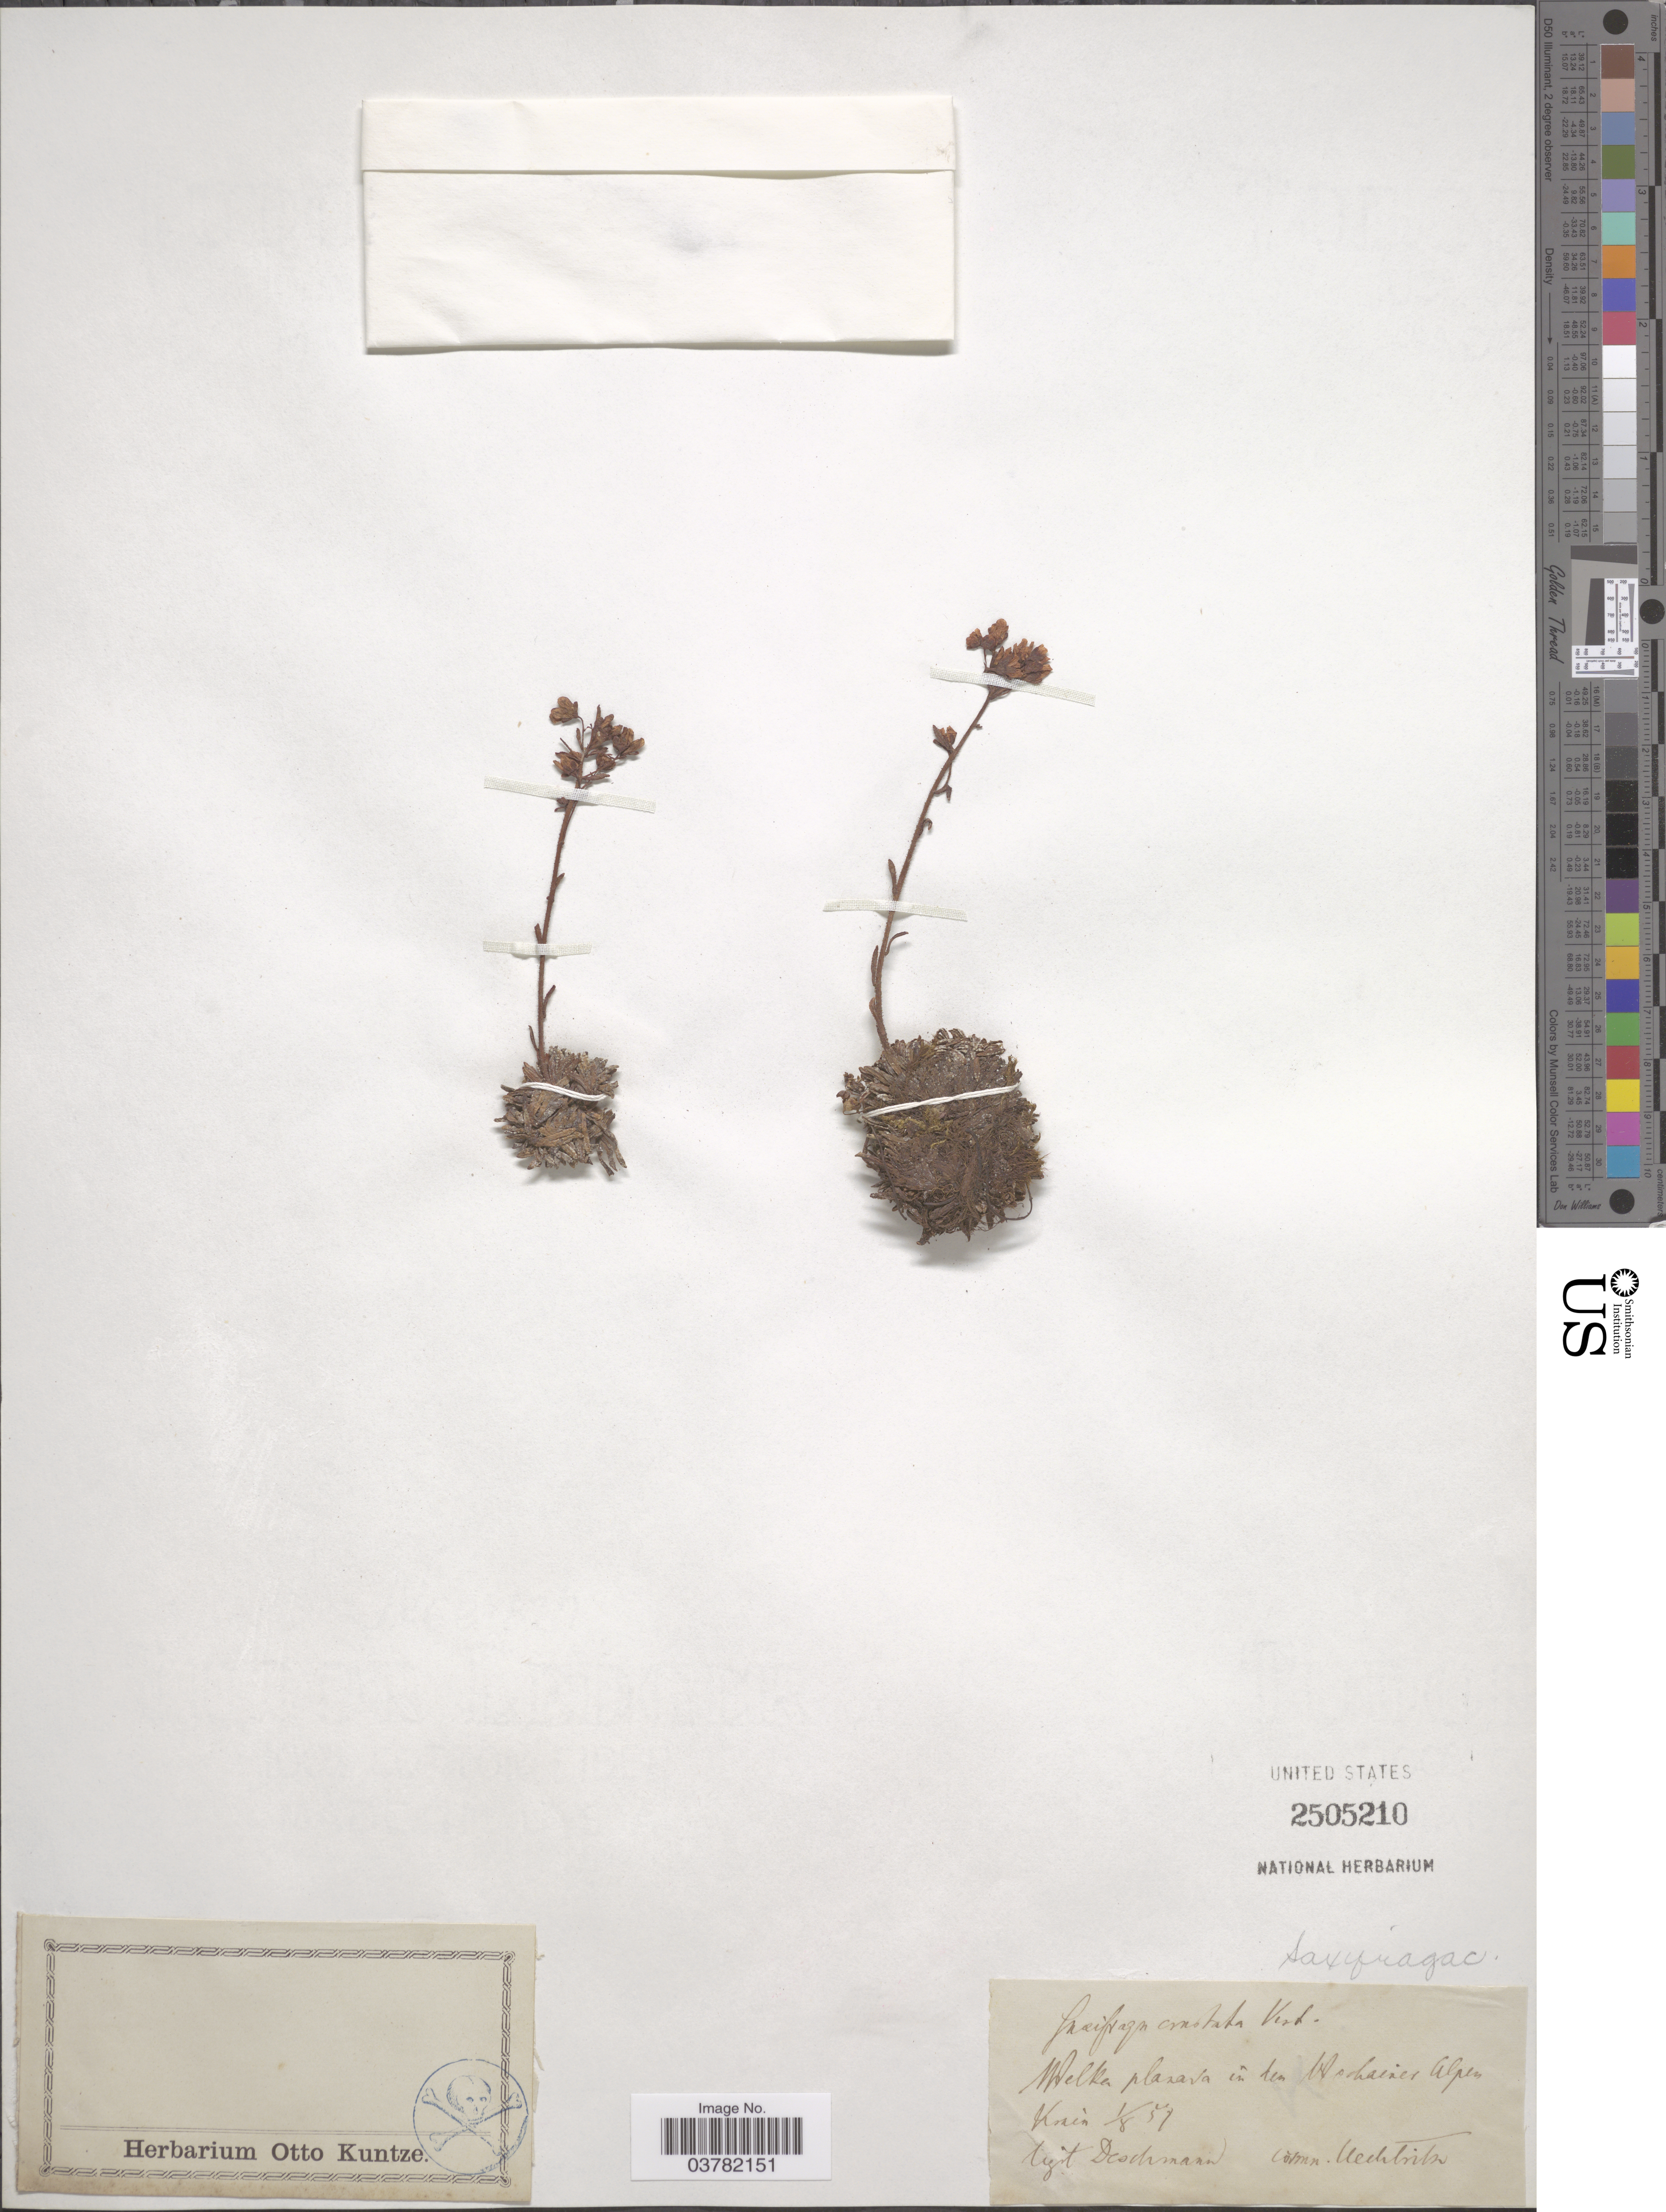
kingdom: Plantae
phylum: Tracheophyta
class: Magnoliopsida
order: Saxifragales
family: Saxifragaceae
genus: Saxifraga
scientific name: Saxifraga crustata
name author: Vest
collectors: Deschmann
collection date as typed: Transcribed d/m/y: 1/8/57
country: Slovenia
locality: Welka plazava in den Hochaines [interpreted] Alpen Krain.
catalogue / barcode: US 2505210